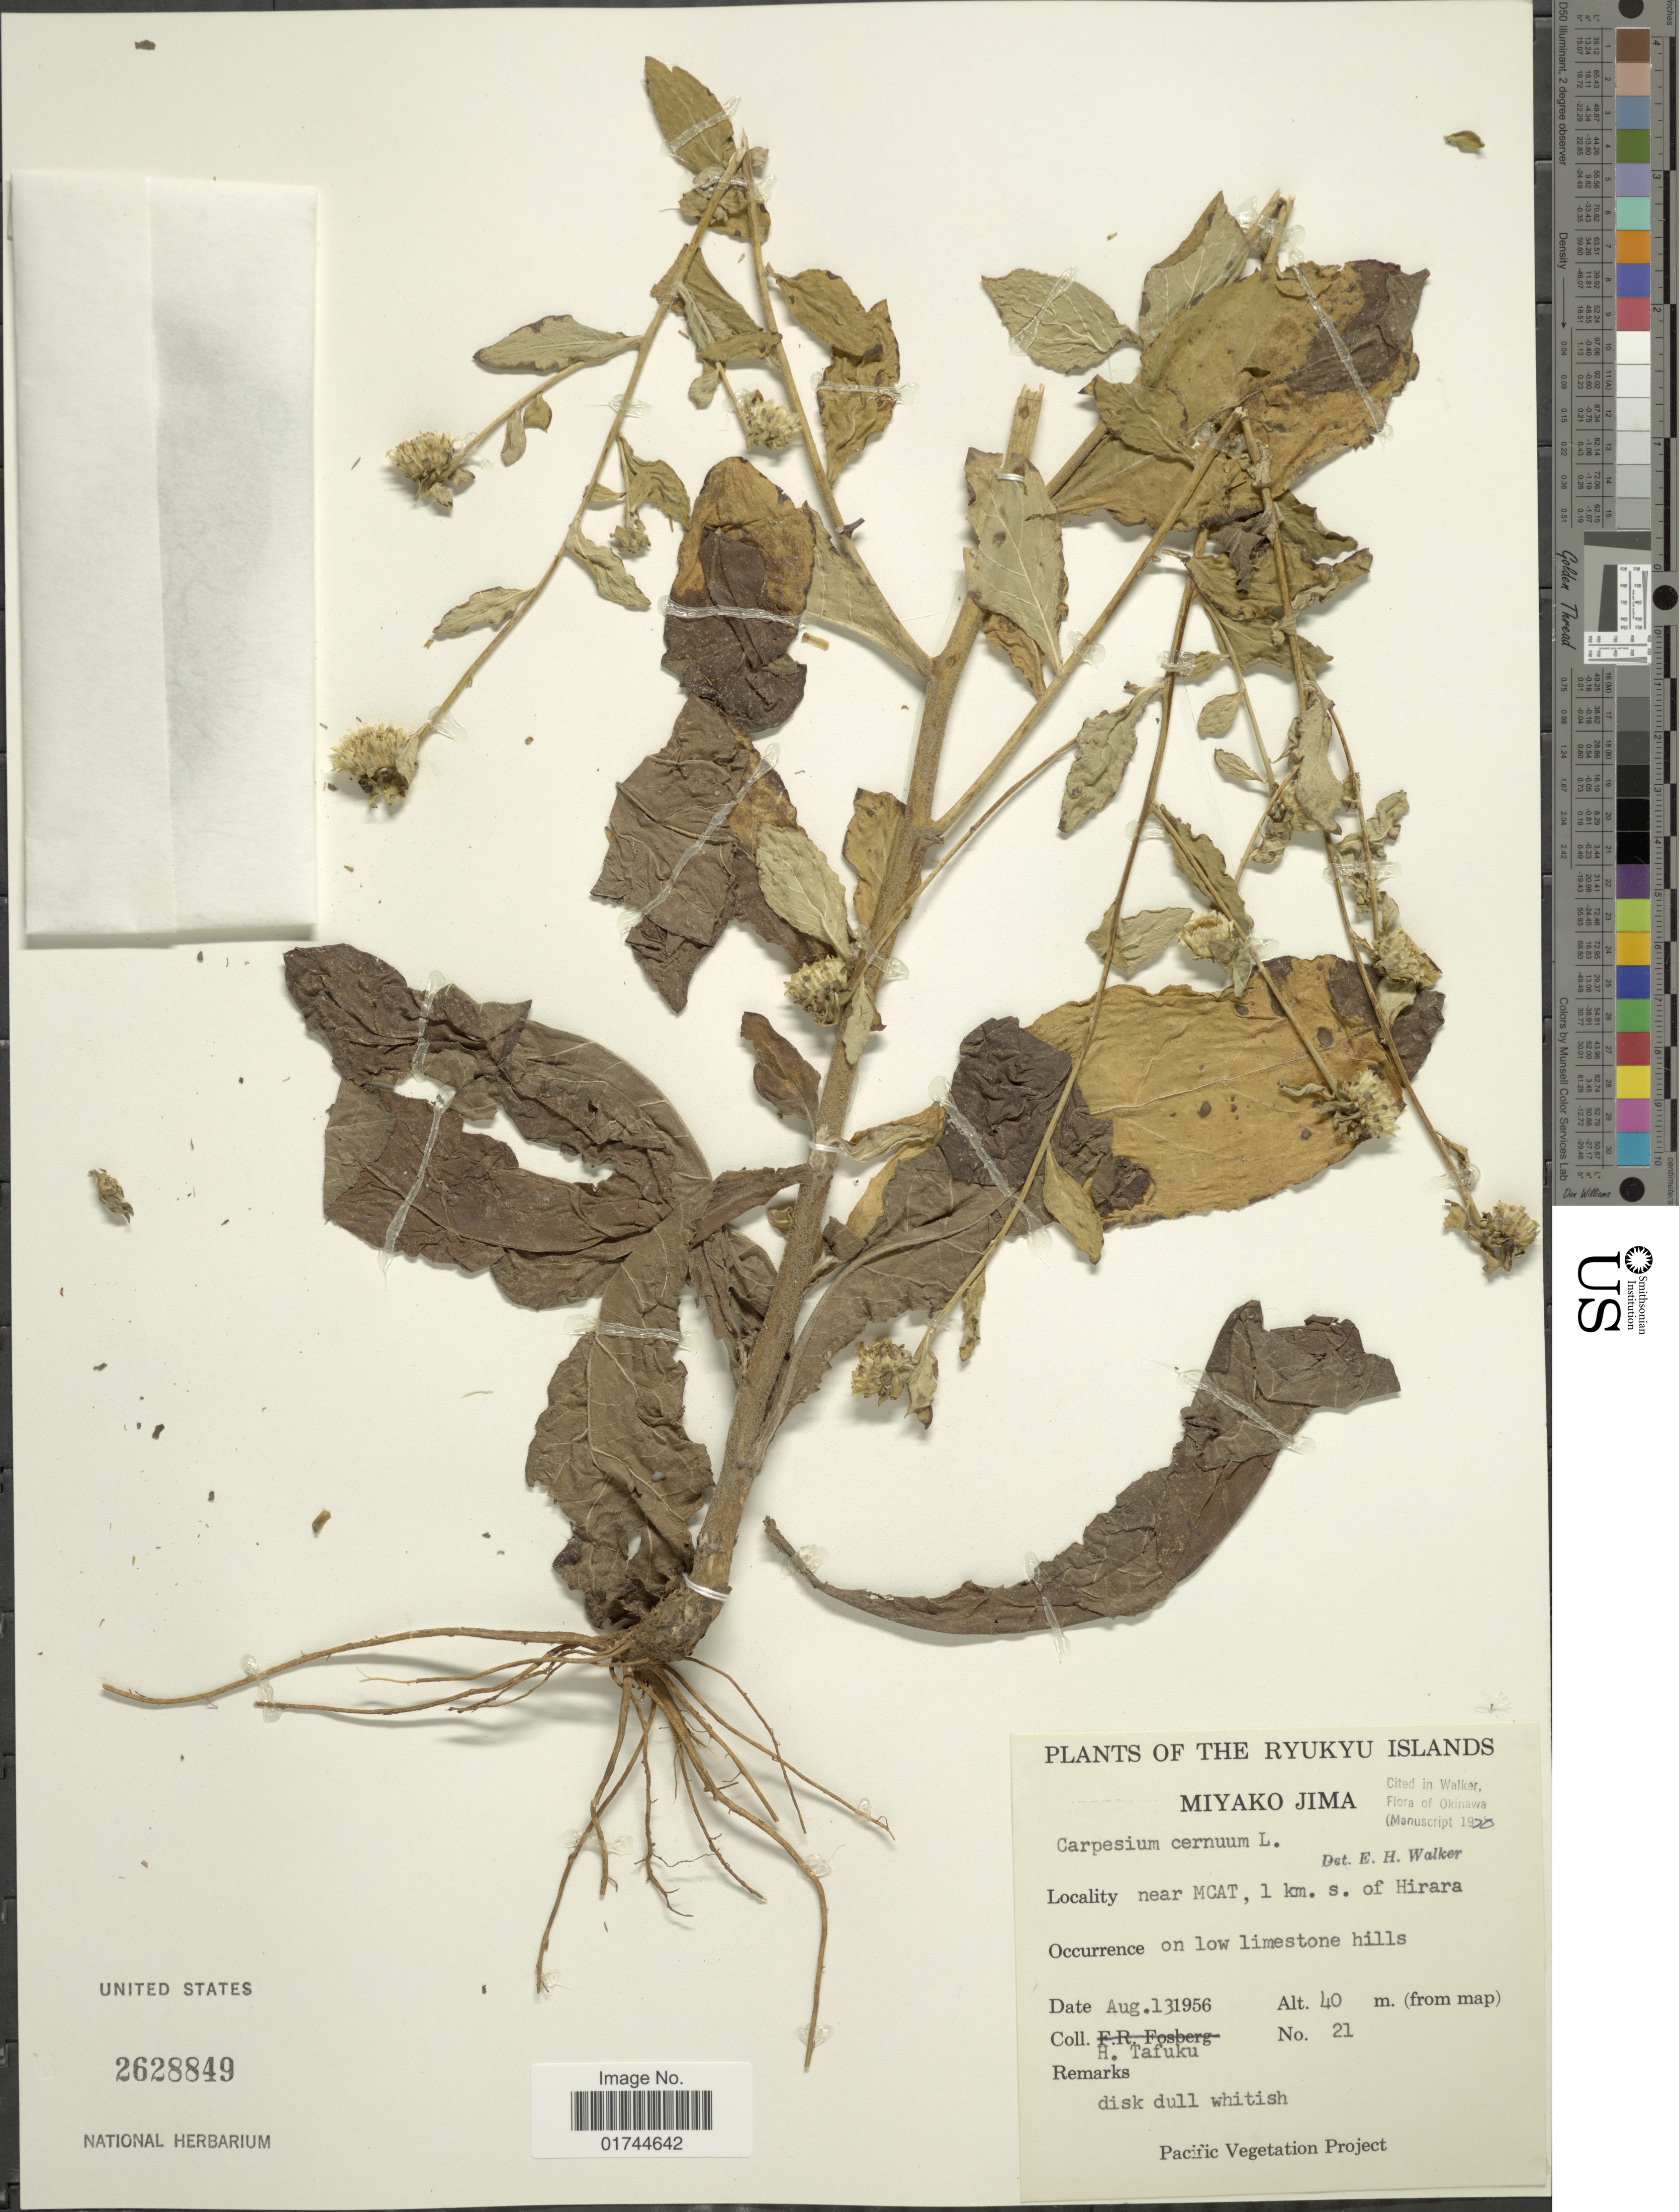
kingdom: Plantae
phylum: Tracheophyta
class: Magnoliopsida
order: Asterales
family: Asteraceae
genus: Carpesium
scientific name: Carpesium cernum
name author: L.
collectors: H. Tafuku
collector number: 21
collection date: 1956-08-13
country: Japan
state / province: Okinawa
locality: Ryukyu Islands, Miyako Jima, near MCAT, 1 km. s. of Hirara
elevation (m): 40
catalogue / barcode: US 2628849